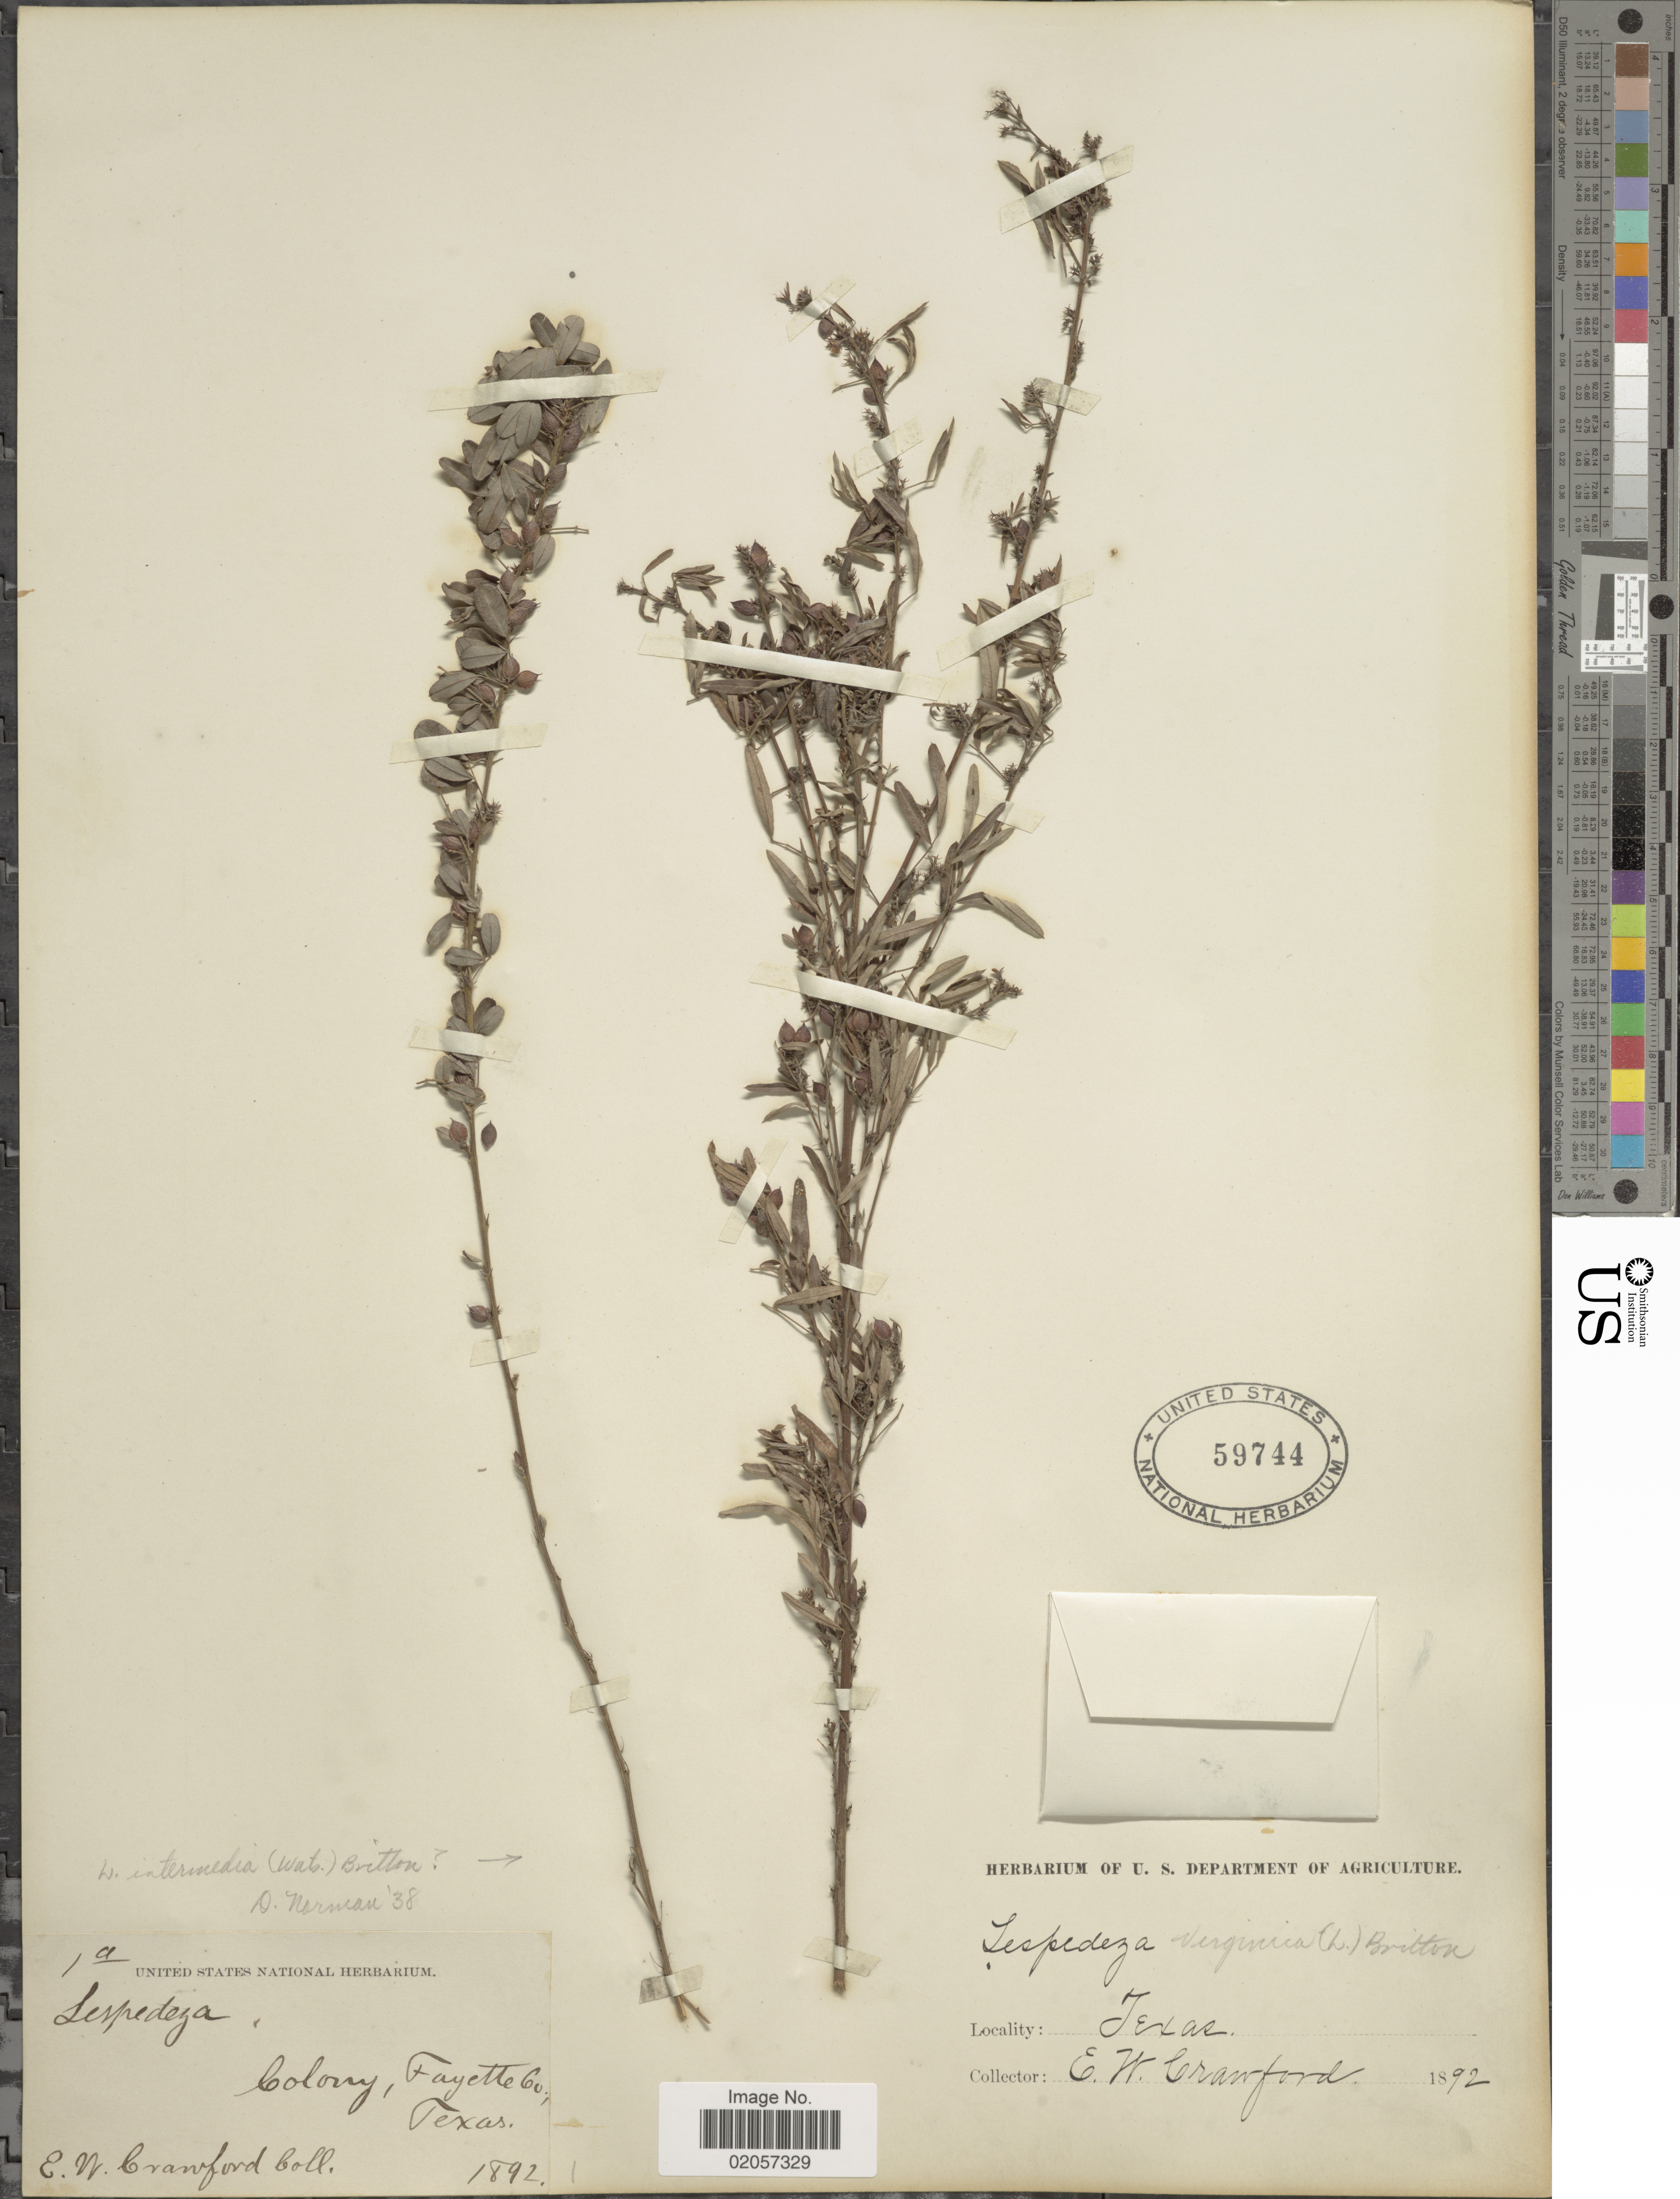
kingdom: Plantae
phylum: Tracheophyta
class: Magnoliopsida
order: Fabales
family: Fabaceae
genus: Lespedeza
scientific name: Lespedeza virginica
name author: (L.) Britton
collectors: E. Crawford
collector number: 1a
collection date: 1892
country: United States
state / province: Texas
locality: Colony, Fayette Co., Texas.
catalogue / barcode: US 59744